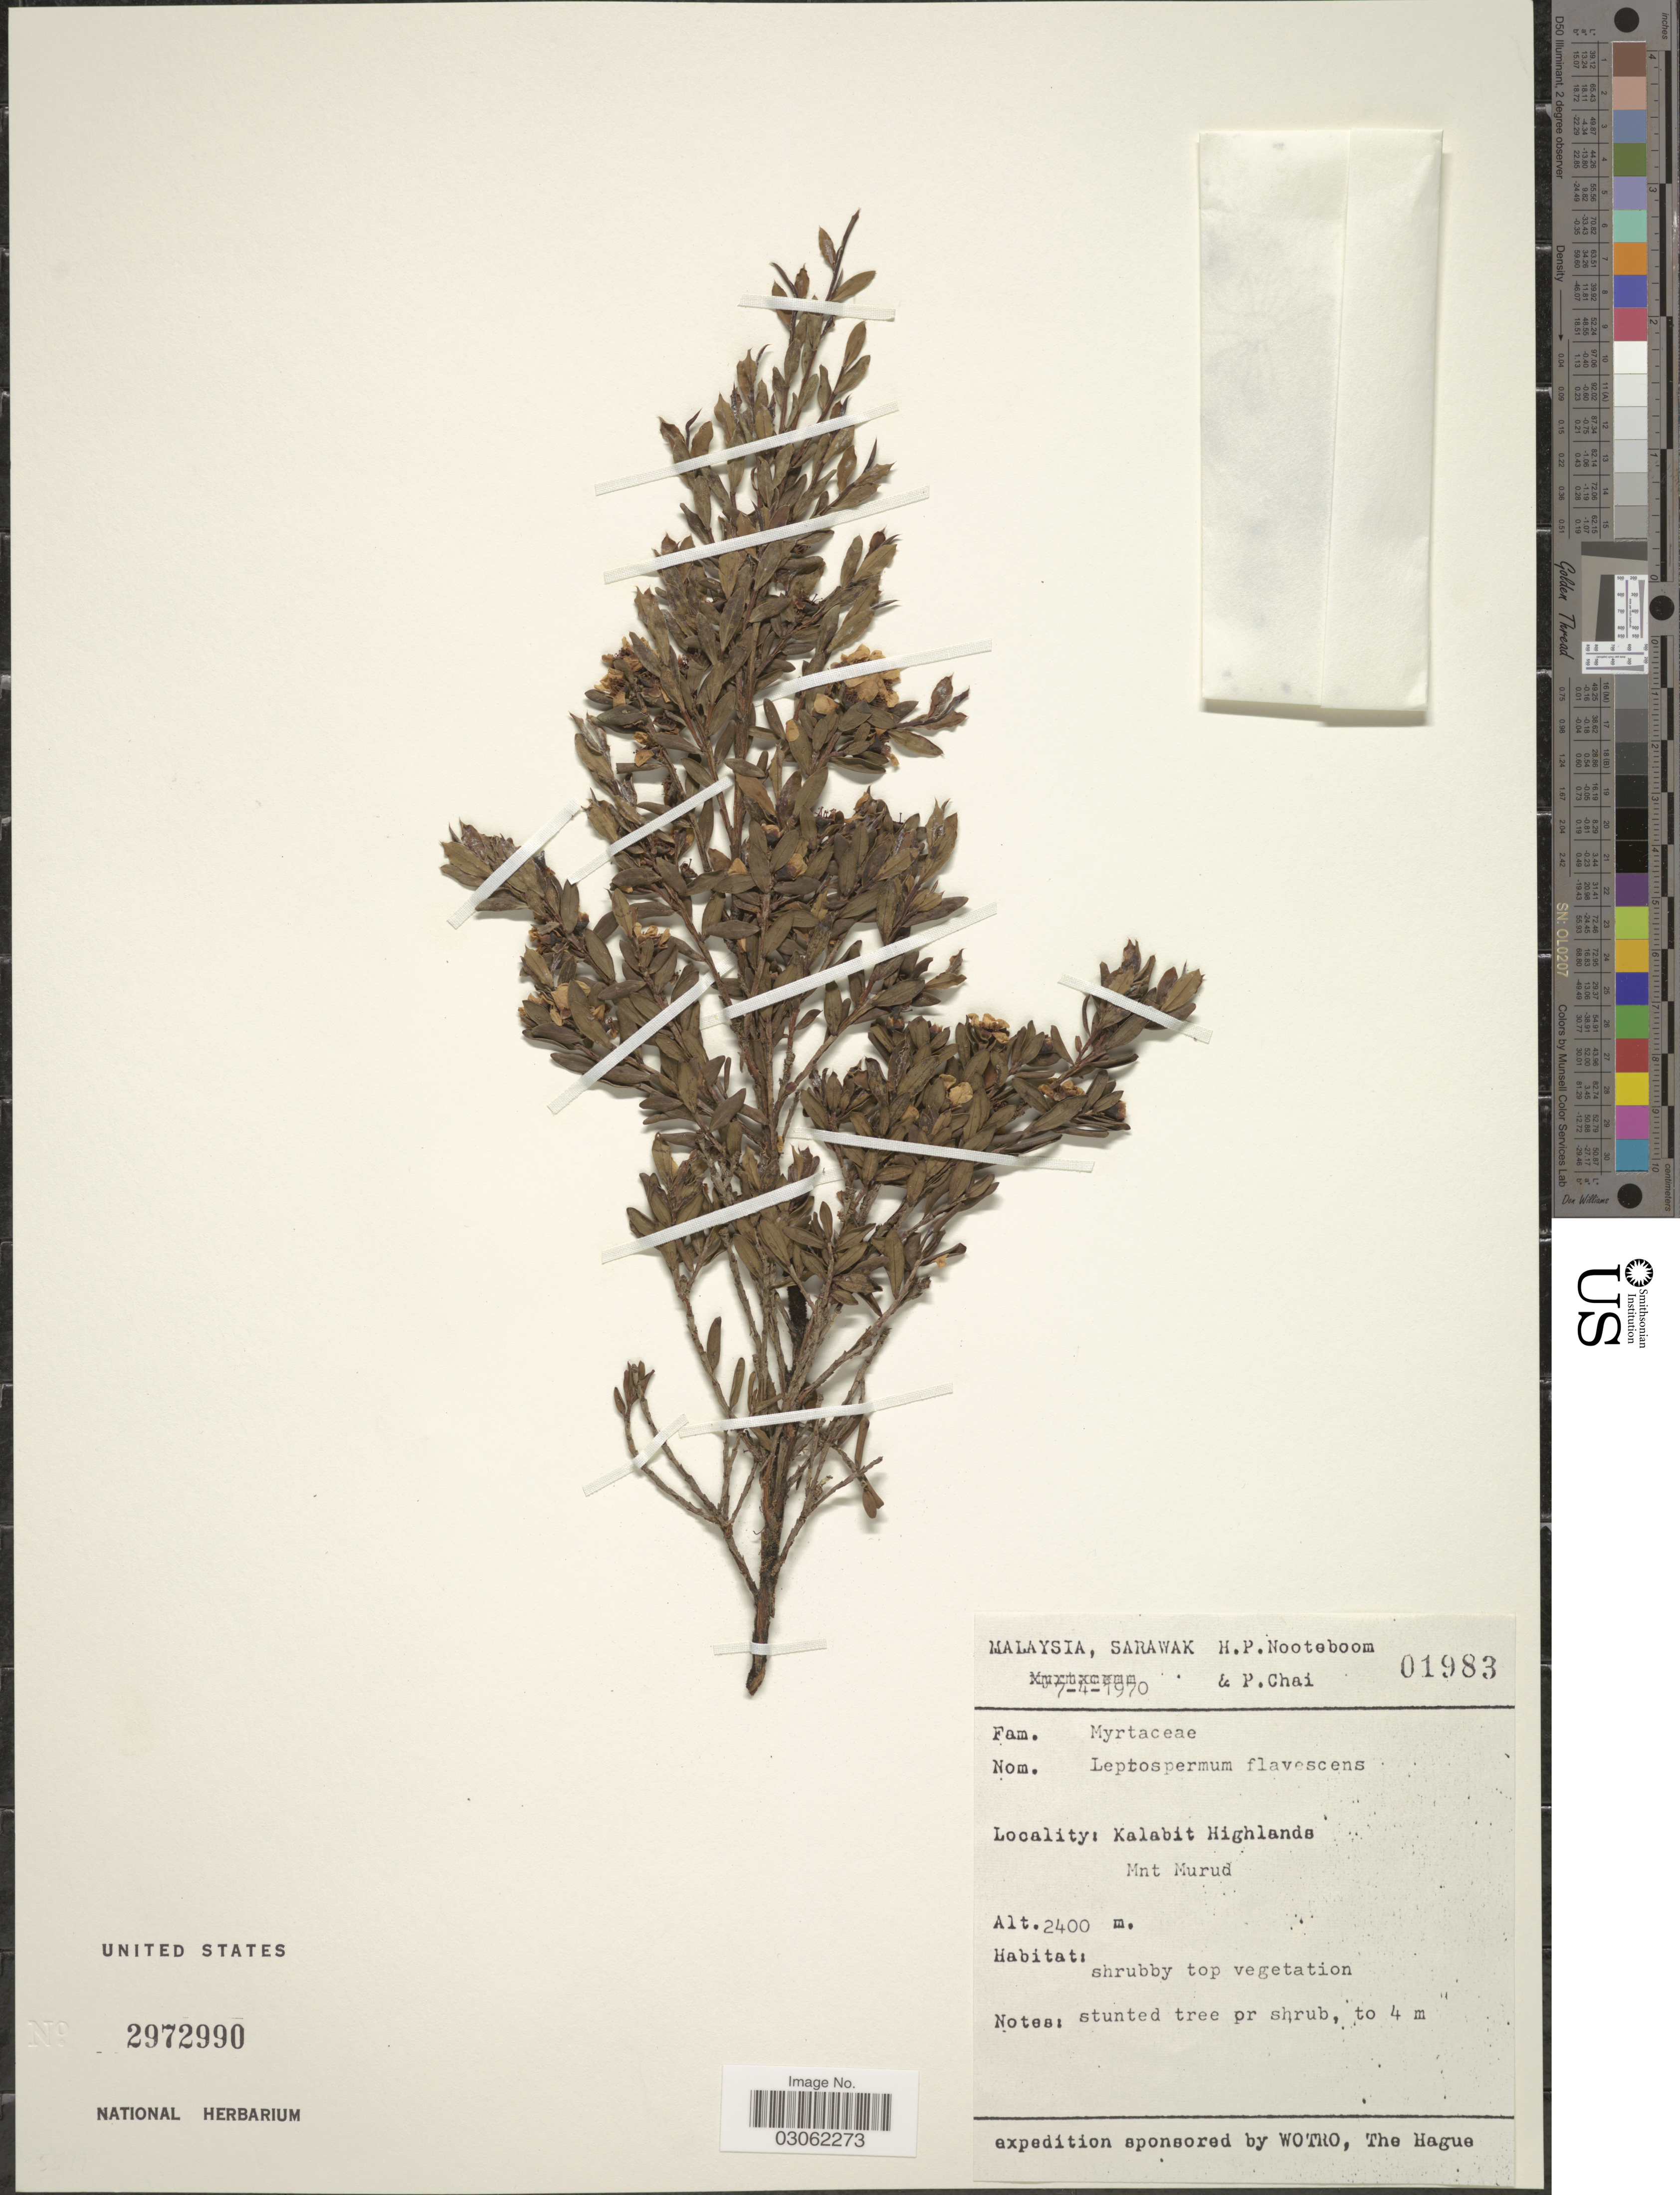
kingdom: Plantae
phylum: Tracheophyta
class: Magnoliopsida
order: Myrtales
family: Myrtaceae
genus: Leptospermum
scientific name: Leptospermum javanicum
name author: Blume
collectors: H. P. Nooteboom & P. Chai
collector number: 01983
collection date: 1970-04-07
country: Malaysia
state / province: Sarawak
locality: Kalabit Highlands. Mnt Murud.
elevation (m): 2400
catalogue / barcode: US 2972990